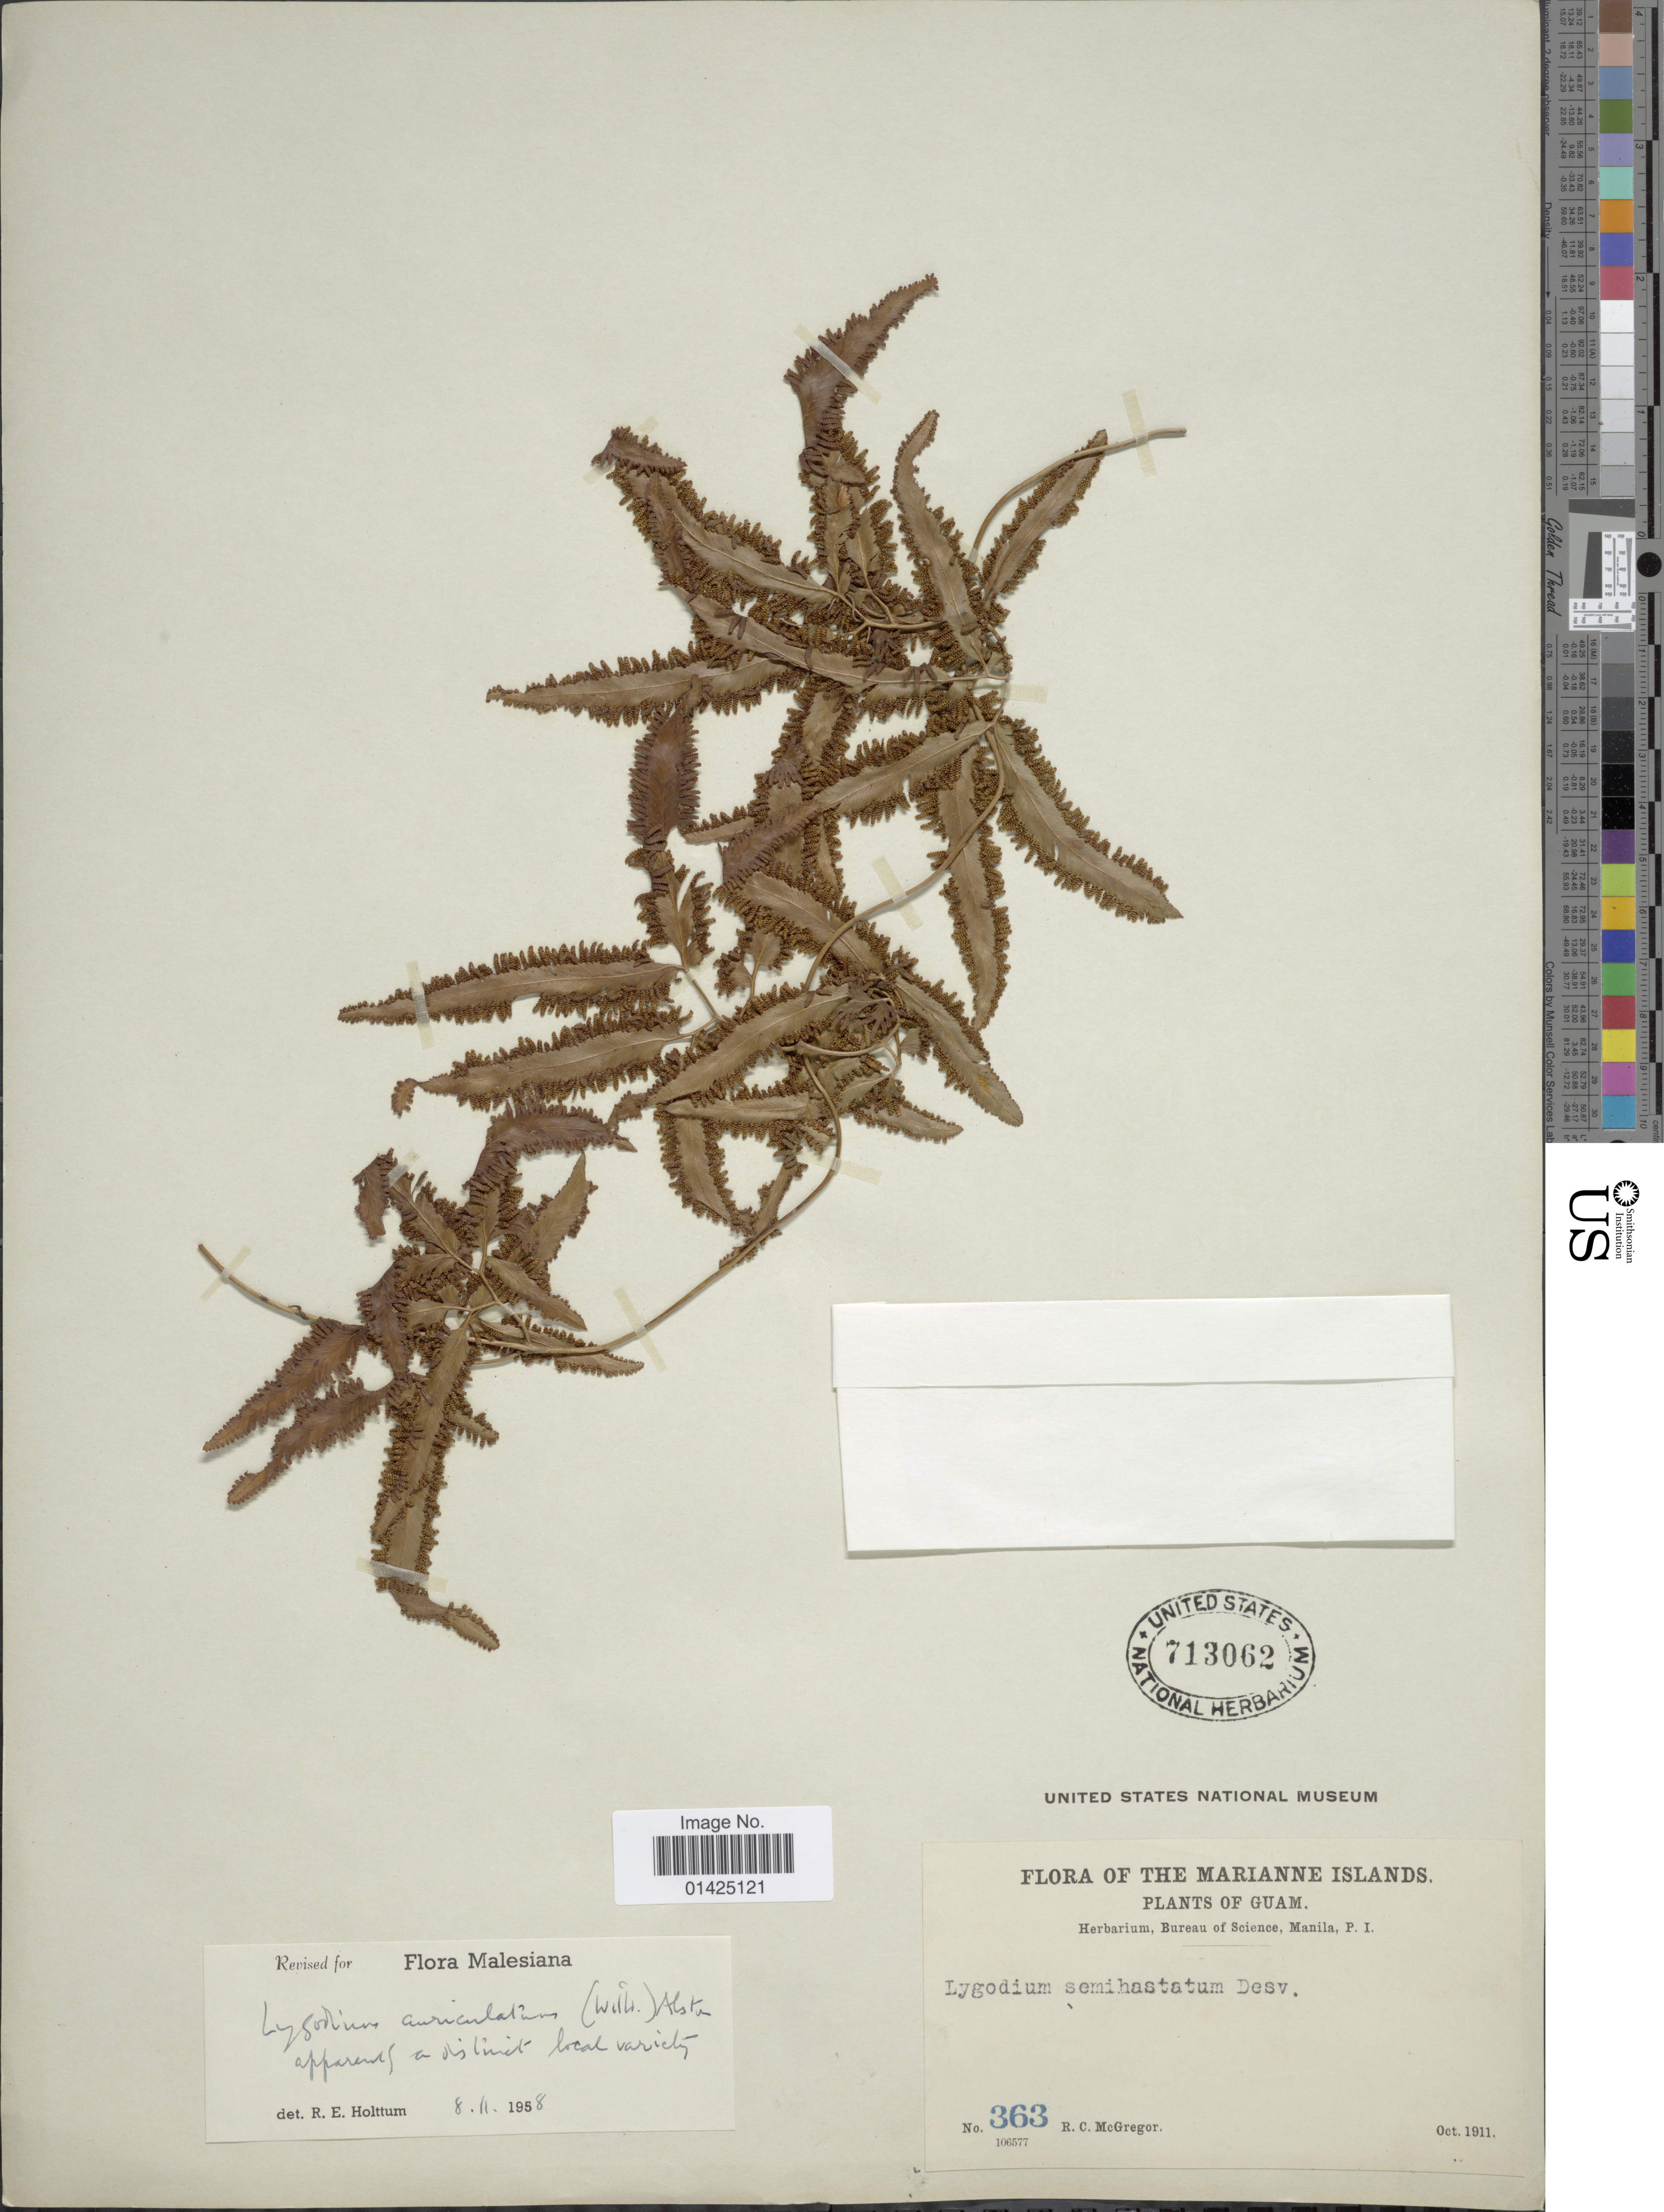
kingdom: Plantae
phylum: Tracheophyta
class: Polypodiopsida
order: Schizaeales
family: Lygodiaceae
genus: Lygodium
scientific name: Lygodium auriculatum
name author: (Willd.) Alston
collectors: R. C. McGregor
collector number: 363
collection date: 1911-10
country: Guam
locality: Marianne Island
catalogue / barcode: US 713062